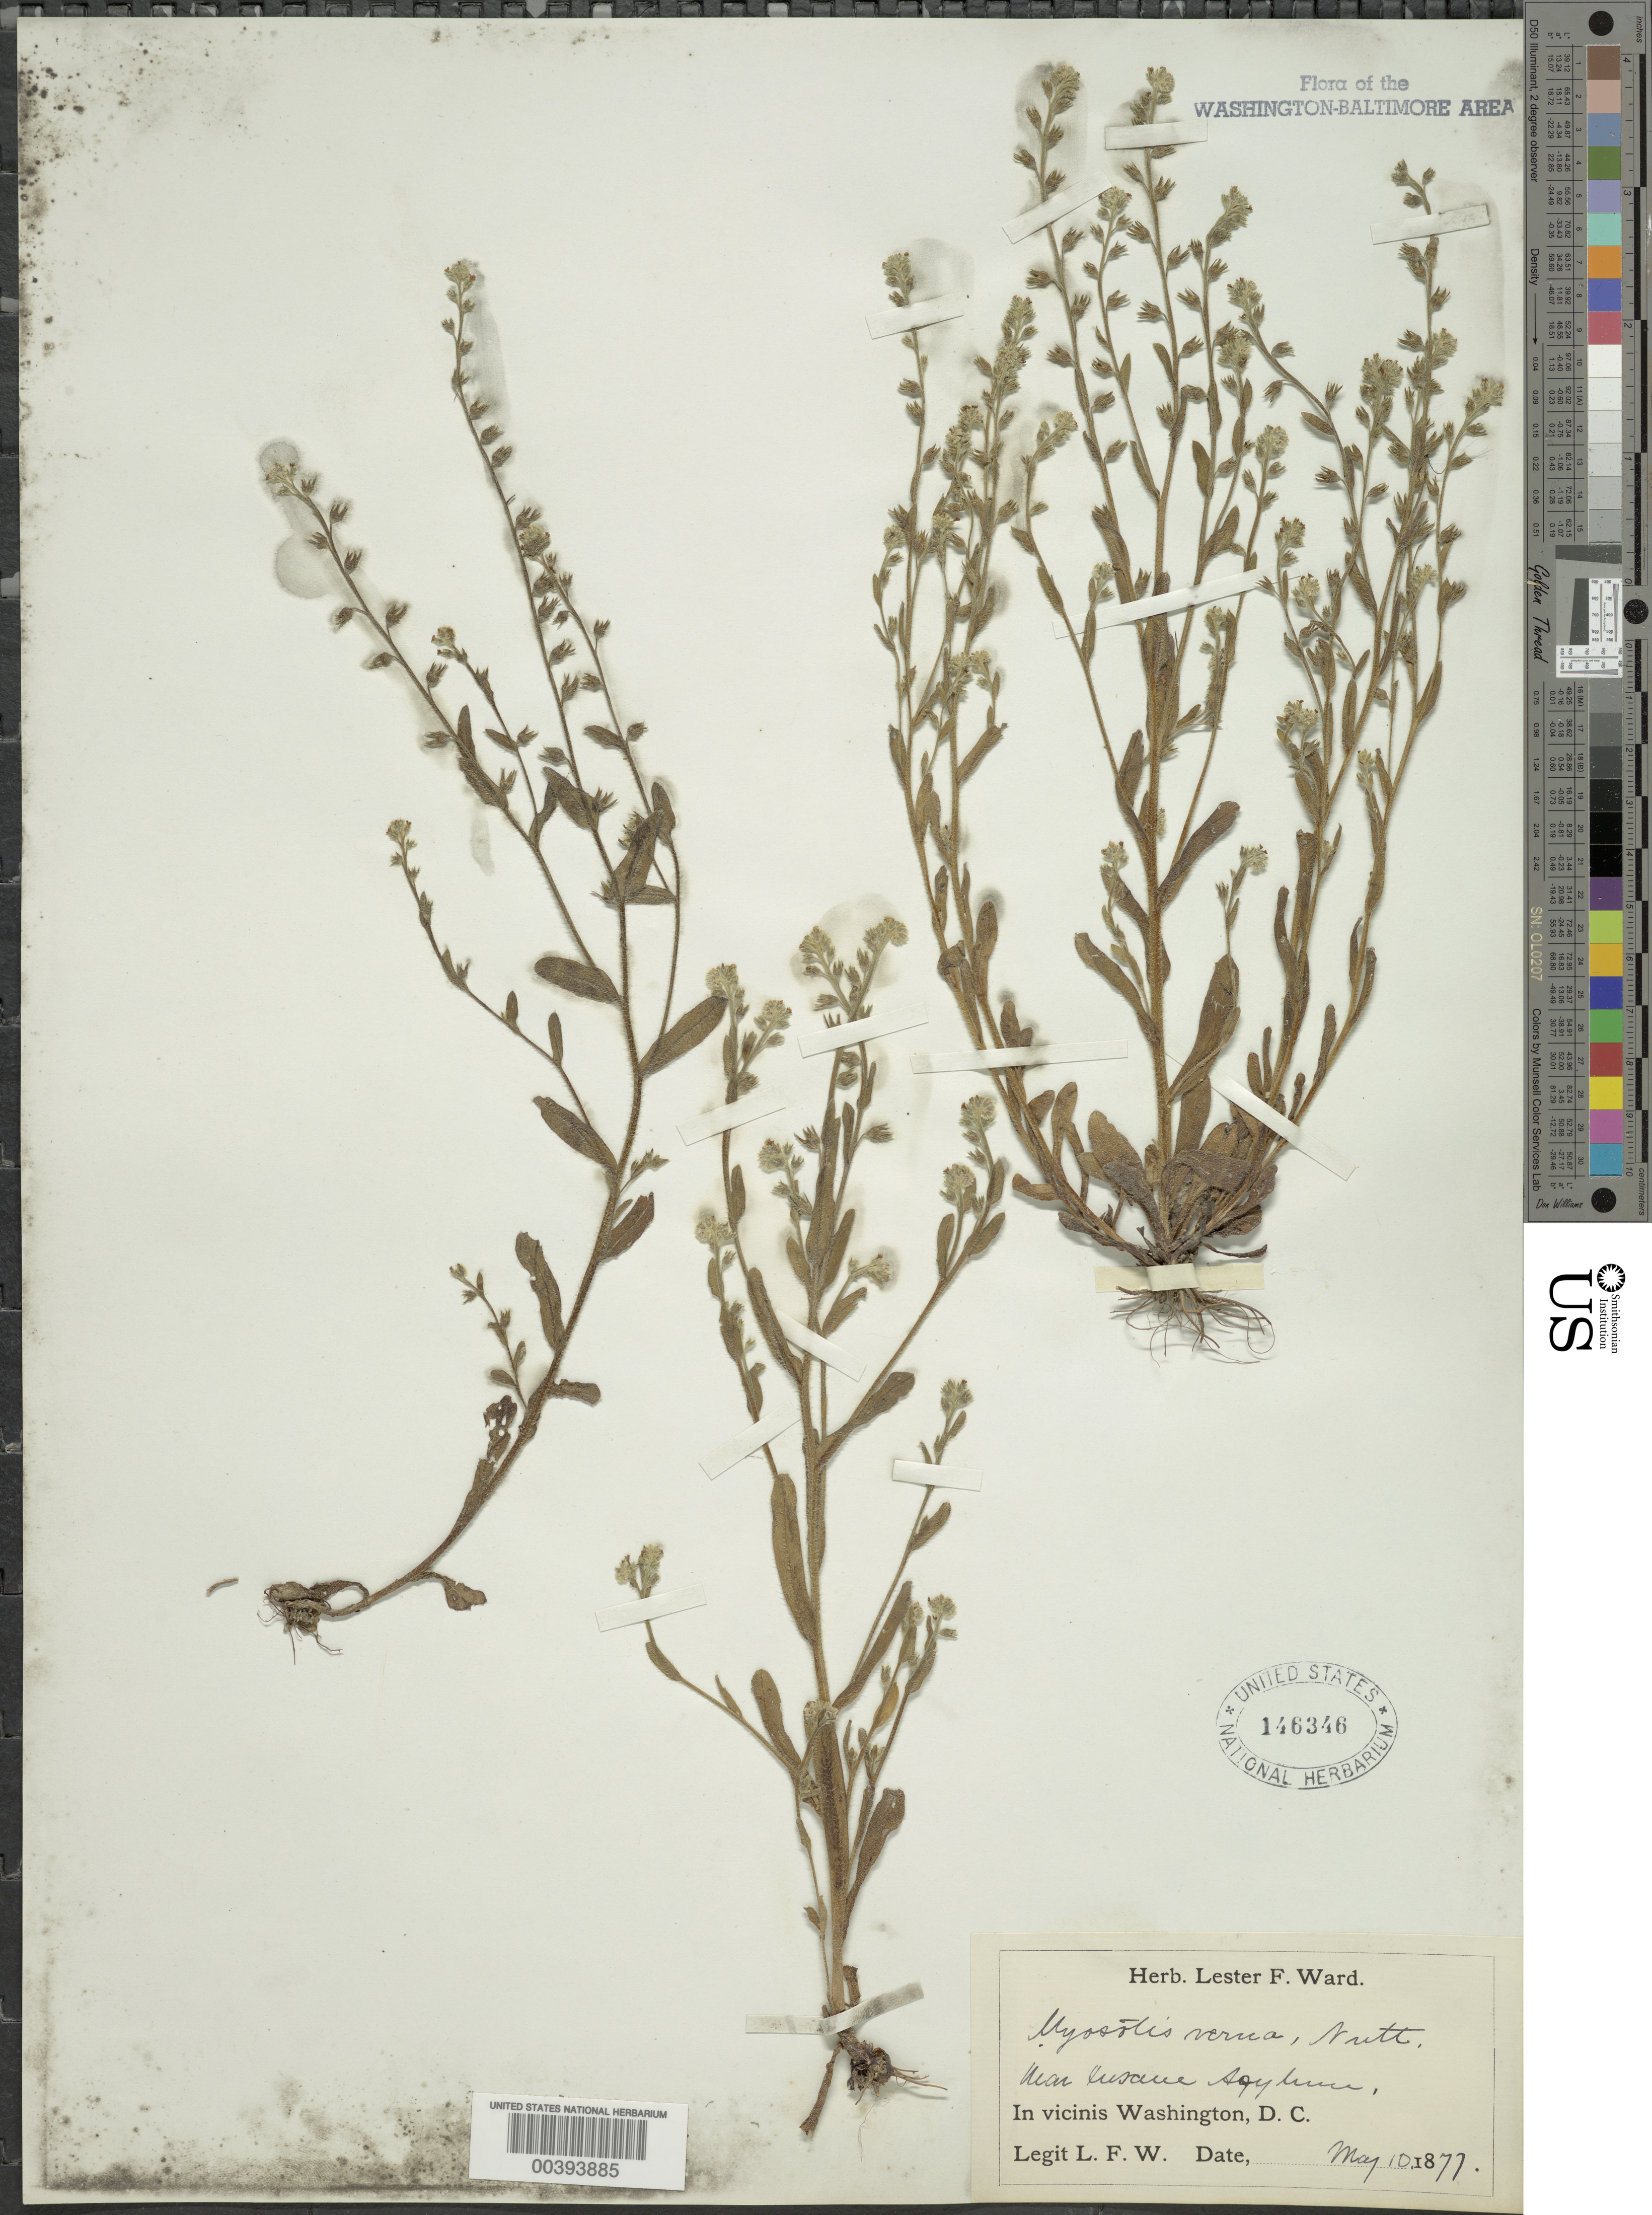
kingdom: Plantae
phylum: Tracheophyta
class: Magnoliopsida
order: Boraginales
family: Boraginaceae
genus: Myosotis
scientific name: Myosotis verna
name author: Nutt.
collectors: L. F. Ward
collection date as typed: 10 May 1877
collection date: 1877-05-10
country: United States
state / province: District of Columbia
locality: Insane Asylum vicinity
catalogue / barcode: US 146346